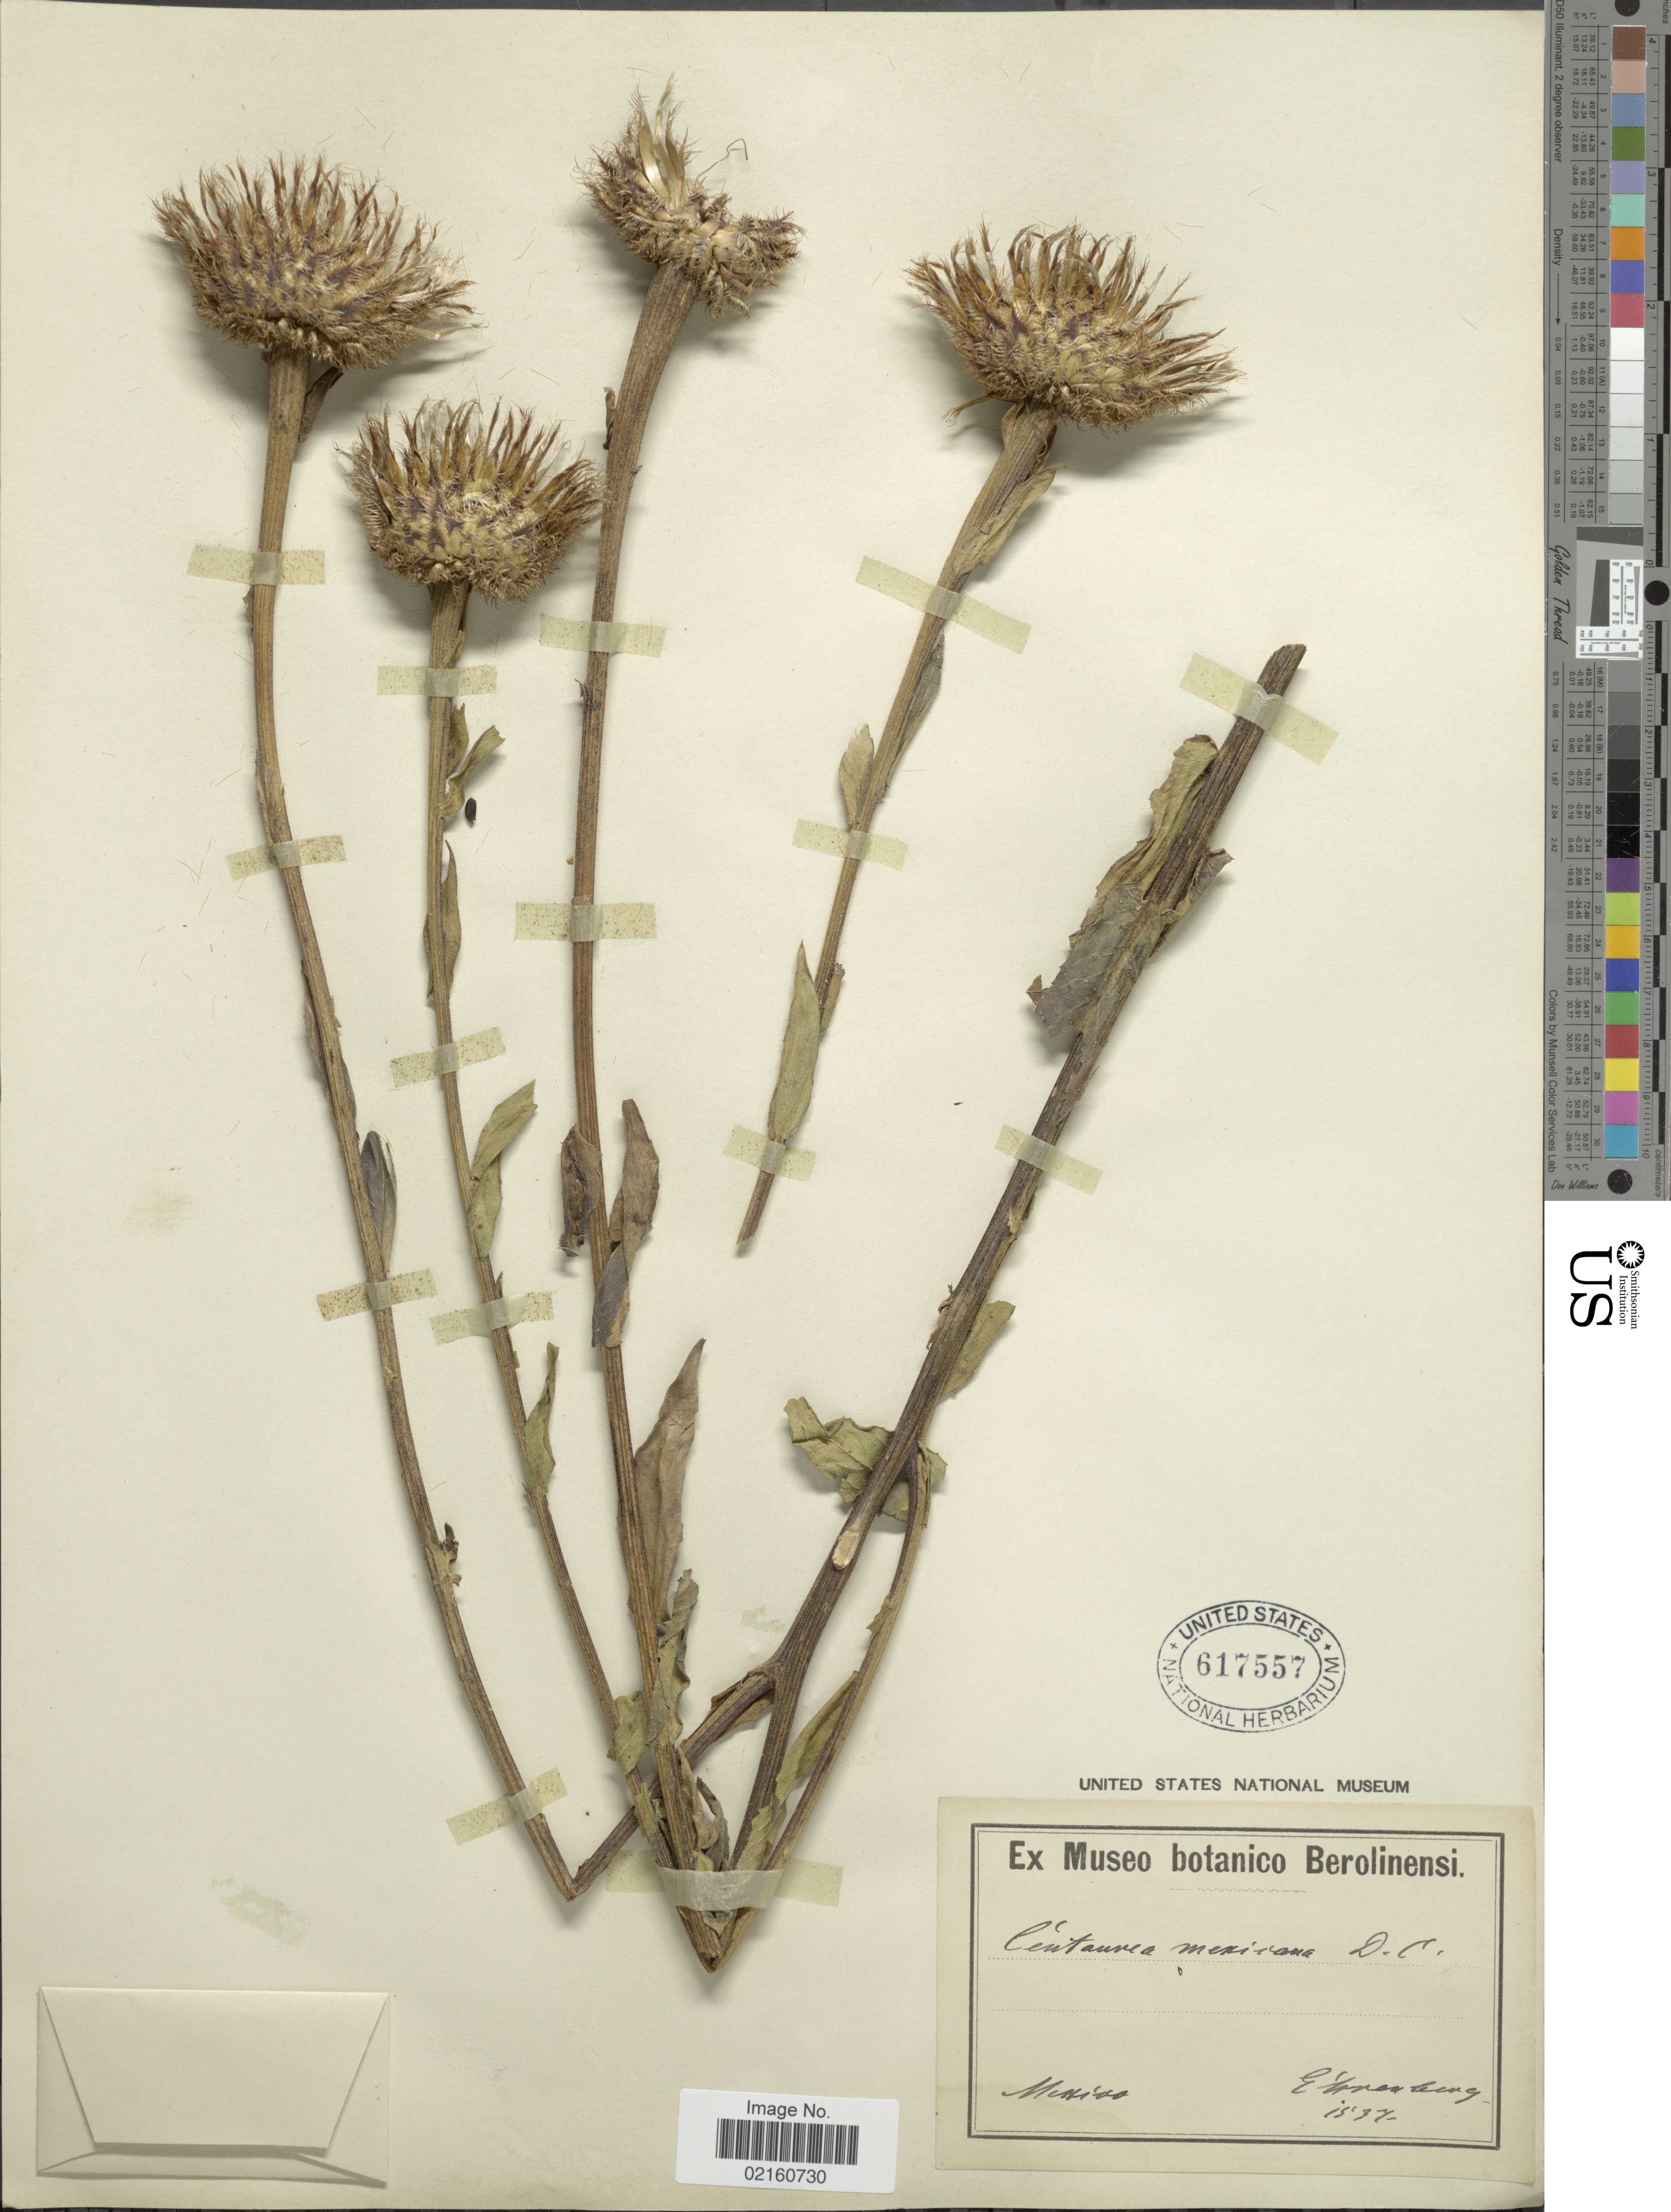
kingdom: Plantae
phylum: Tracheophyta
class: Magnoliopsida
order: Asterales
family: Asteraceae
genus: Plectocephalus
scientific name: Plectocephalus americanus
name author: (Nutt.) D. Don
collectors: -. Ehrenberg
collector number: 1537*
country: Mexico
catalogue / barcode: US 617557